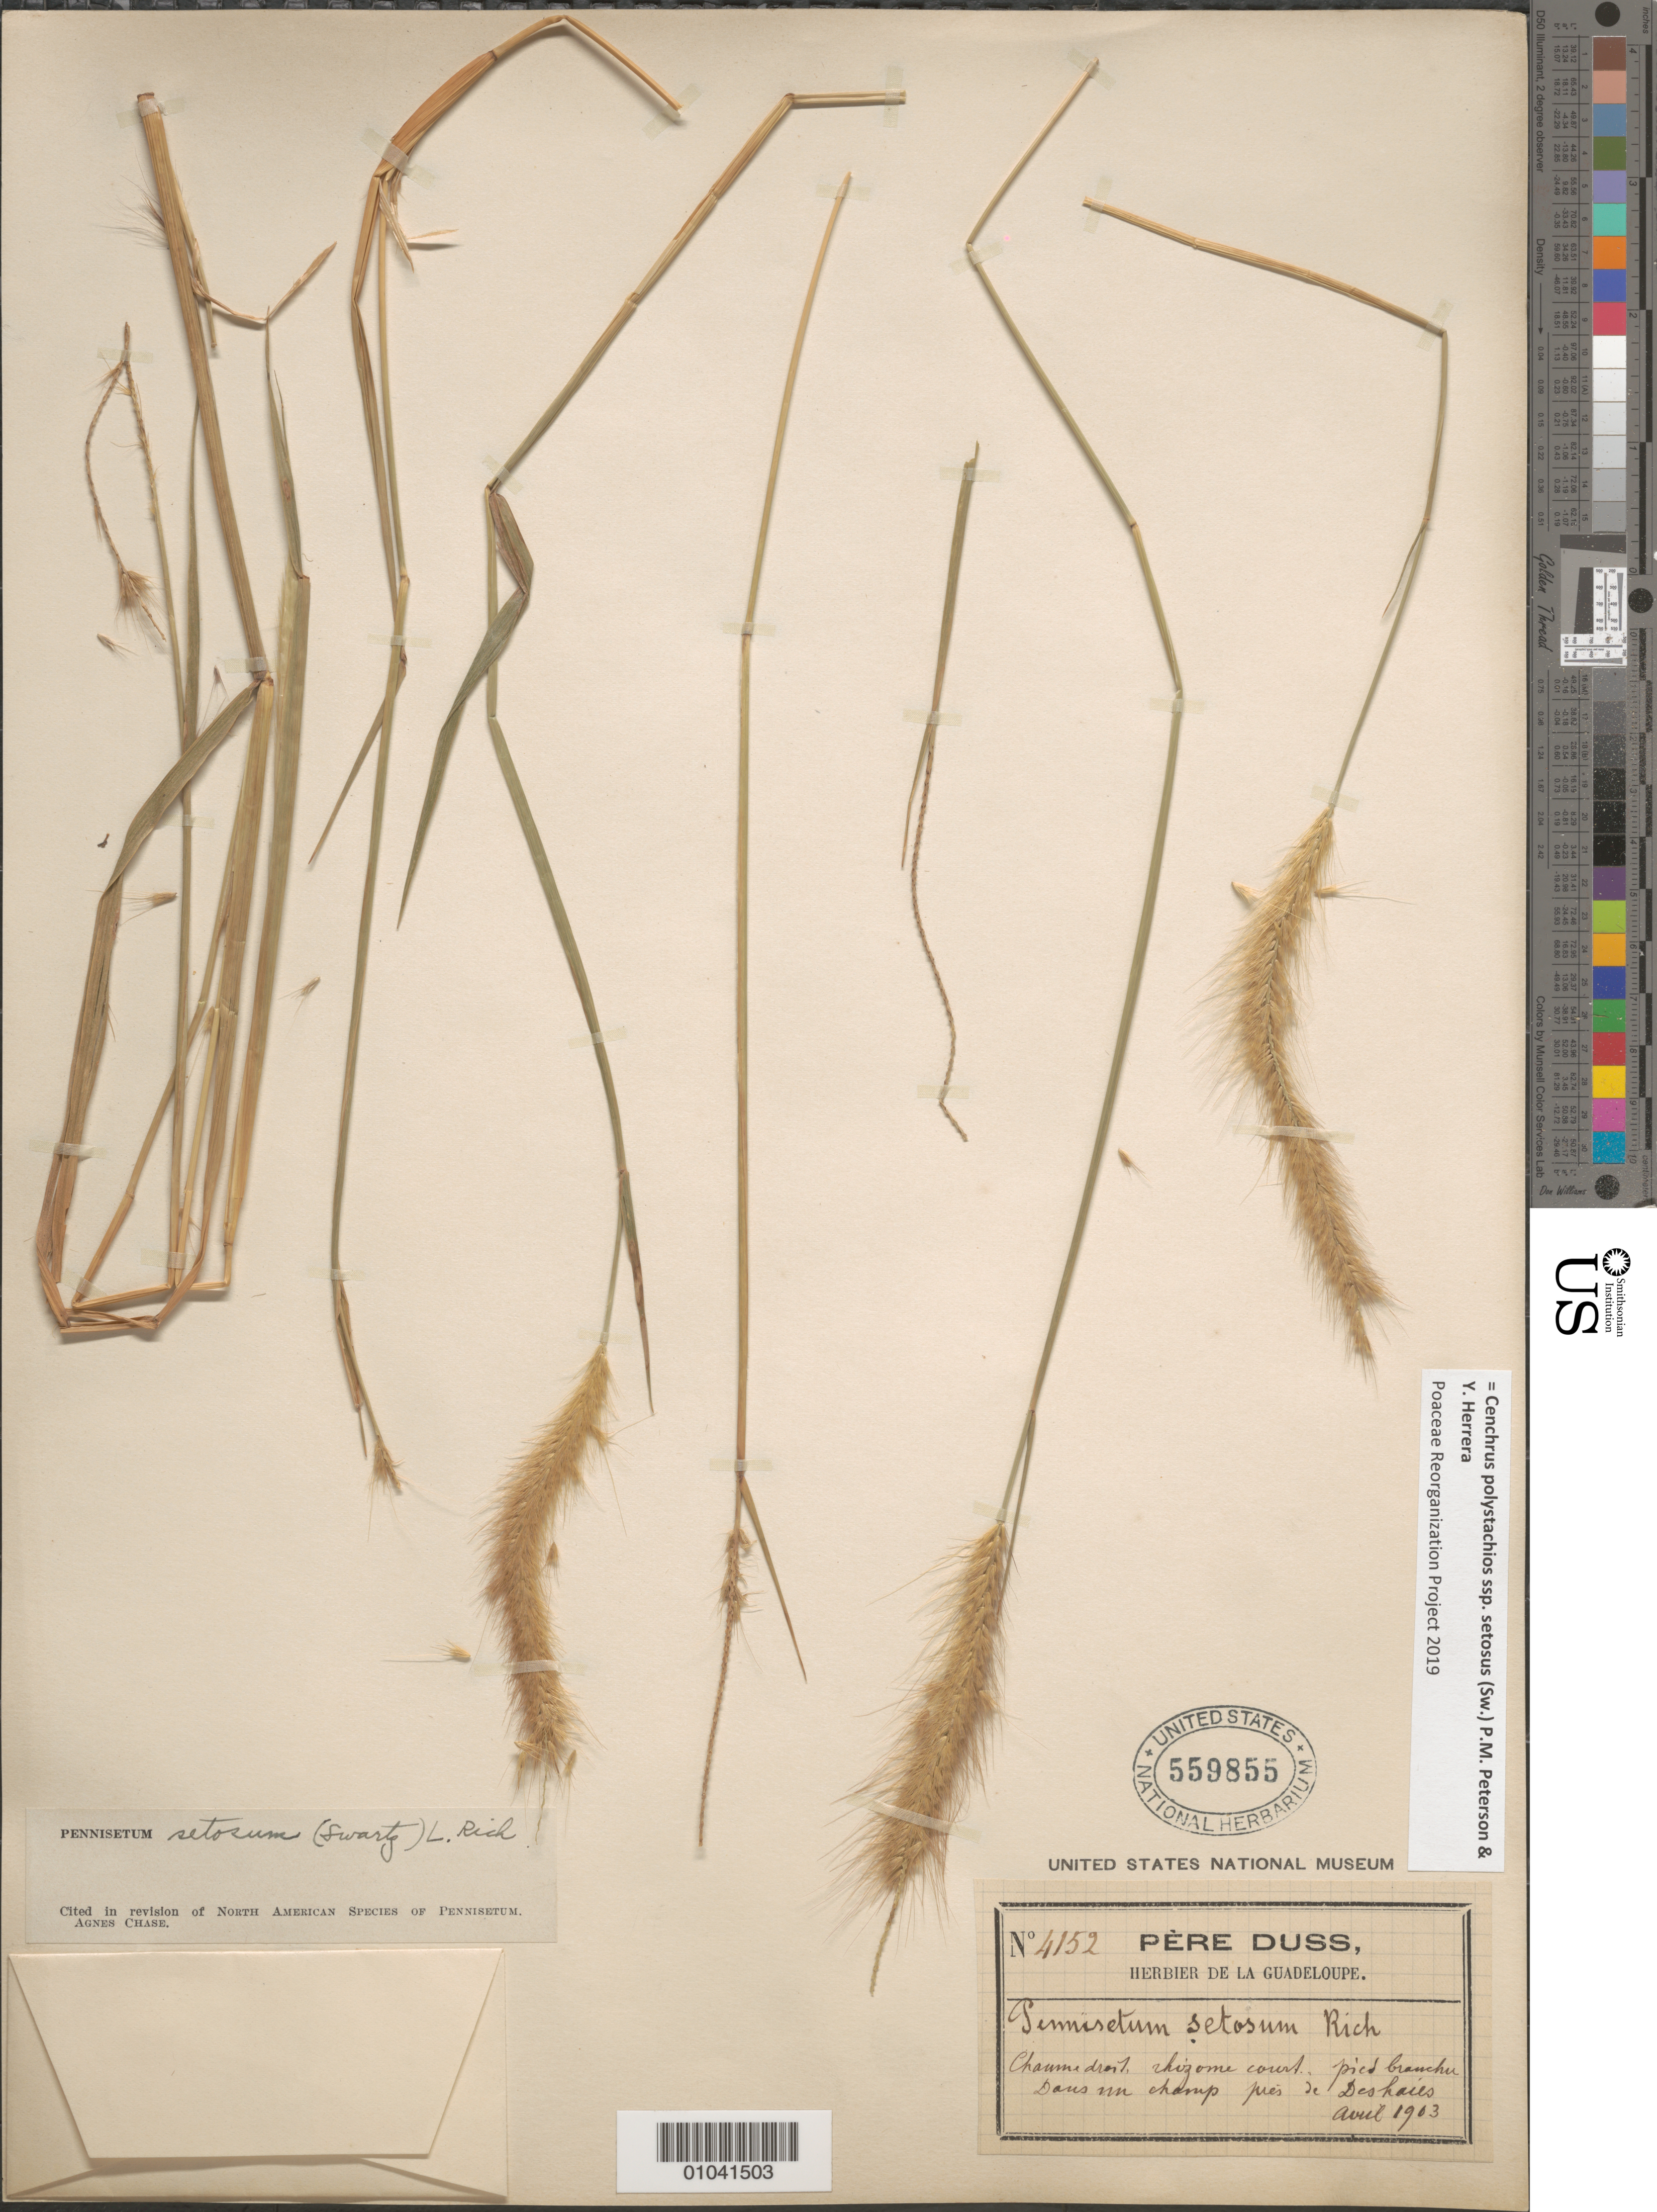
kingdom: Plantae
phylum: Tracheophyta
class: Liliopsida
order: Poales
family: Poaceae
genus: Cenchrus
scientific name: Cenchrus polystachios subsp. setosus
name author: (Sw.) P.M. Peterson & Y. Herrera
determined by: Poaceae Reorganization Project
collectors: Père Duss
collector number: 4152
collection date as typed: Apr 1903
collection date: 1903-04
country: Guadeloupe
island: Basse Terre [Guadeloupe]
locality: Dans un champ pres de Deshaies.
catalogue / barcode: US 559855